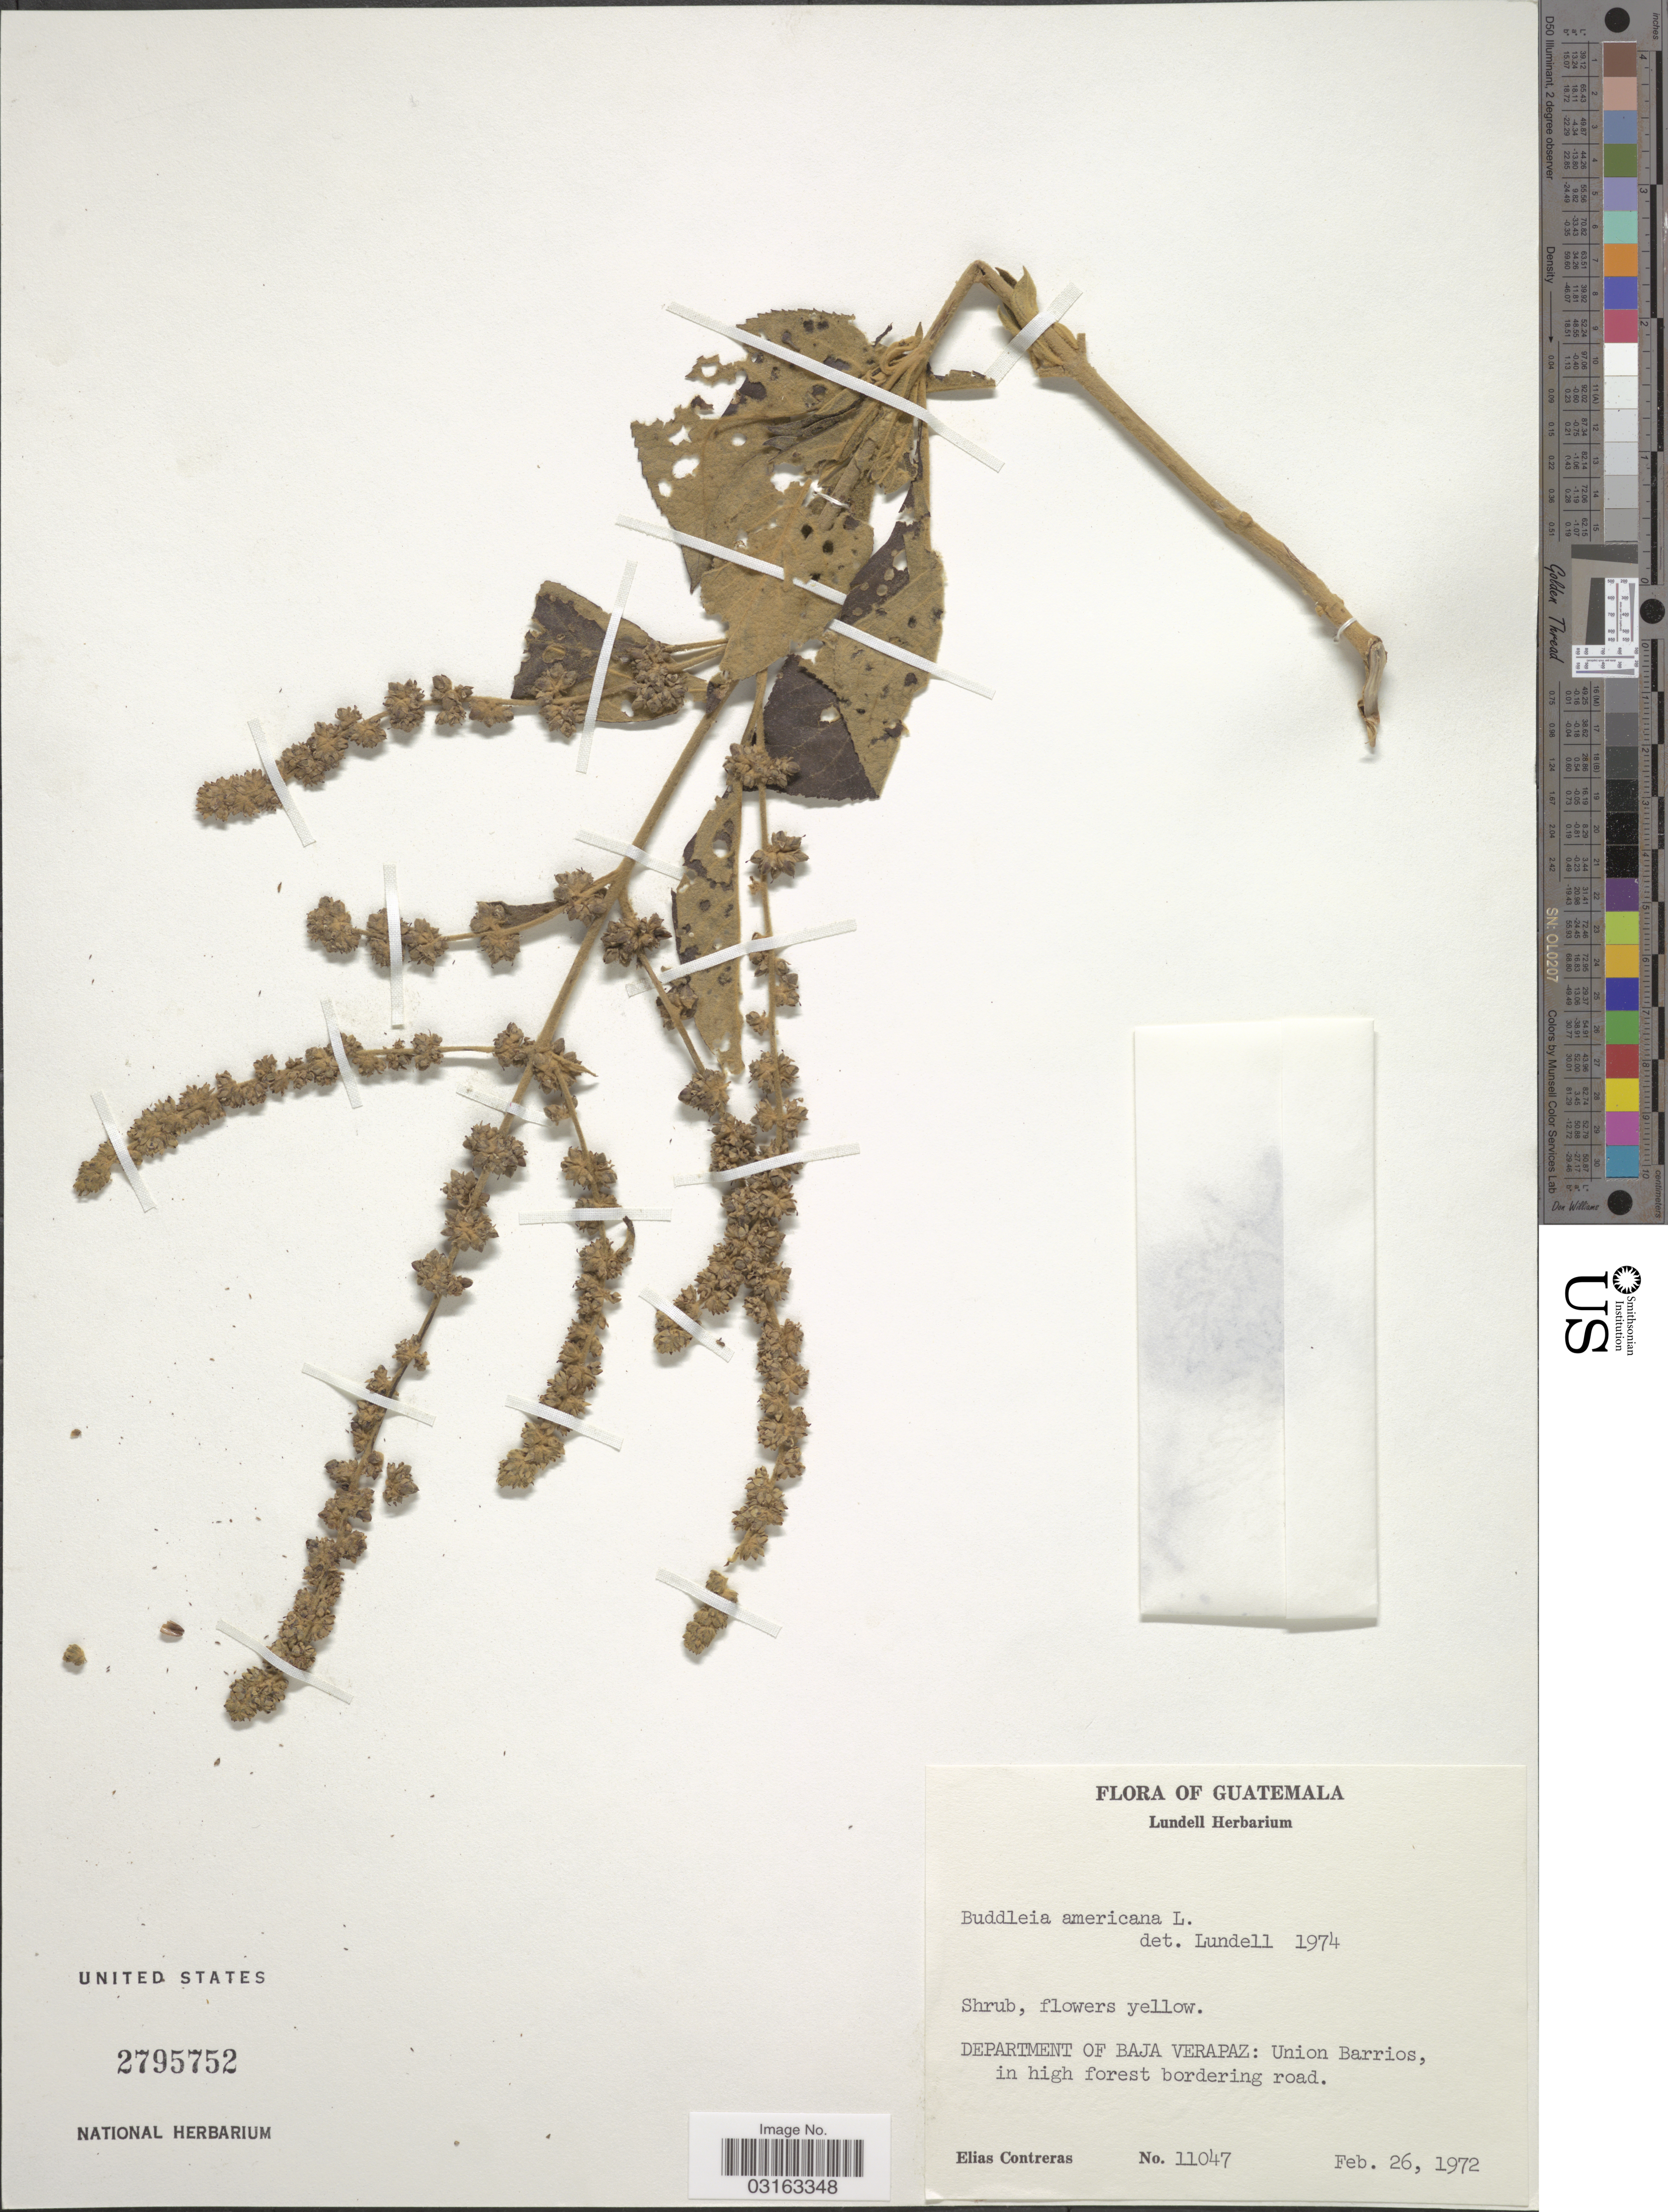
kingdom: Plantae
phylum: Tracheophyta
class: Magnoliopsida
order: Lamiales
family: Scrophulariaceae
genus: Buddleja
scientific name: Buddleja americana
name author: L.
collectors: E. Contreras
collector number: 11047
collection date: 1972-02-26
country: Guatemala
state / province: Baja Verapaz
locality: Department of Baja Verapaz: Union Barrios.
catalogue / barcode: US 2795752